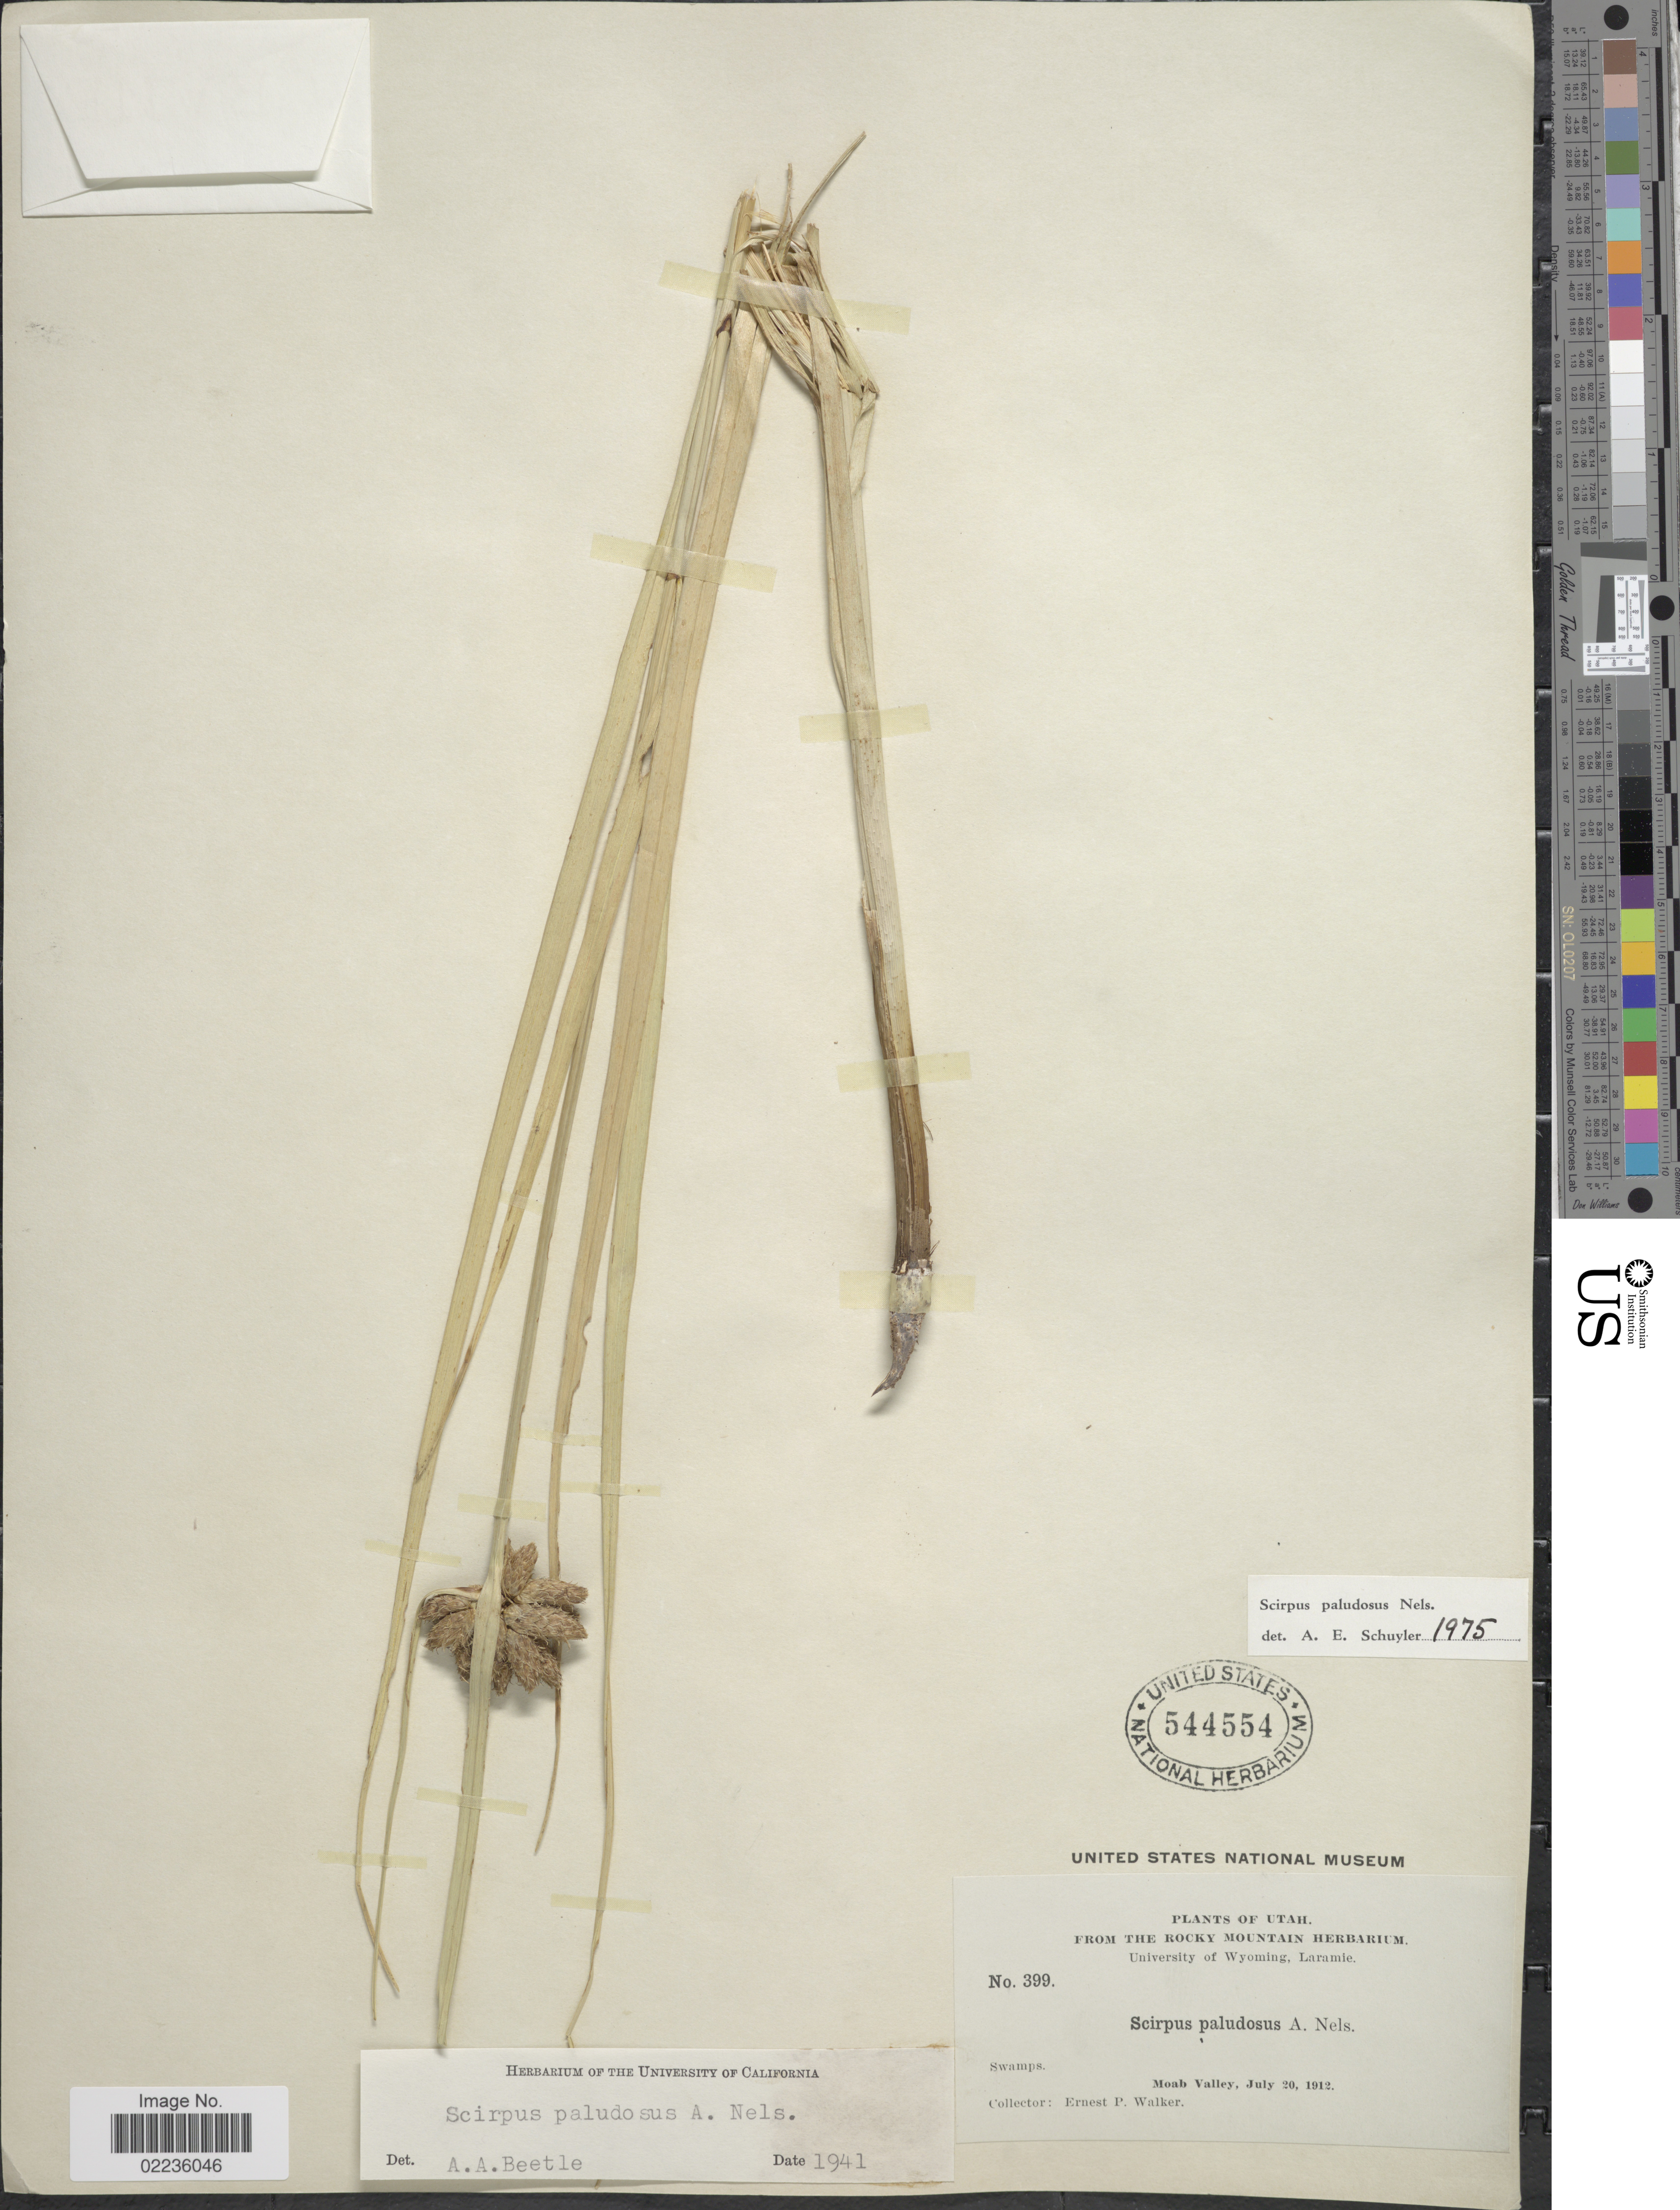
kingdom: Plantae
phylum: Tracheophyta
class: Liliopsida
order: Poales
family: Cyperaceae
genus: Bolboschoenus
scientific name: Bolboschoenus maritimus subsp. paludosus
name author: (A. Nelson) T. Koyama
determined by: Strong, M. T., (US), Smithsonian Institution - National Museum of Natural History (UNITED STATES)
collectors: E. P. Walker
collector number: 399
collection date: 1912-07-20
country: United States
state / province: Utah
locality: Swamps. Moab Valley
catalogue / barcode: US 544554